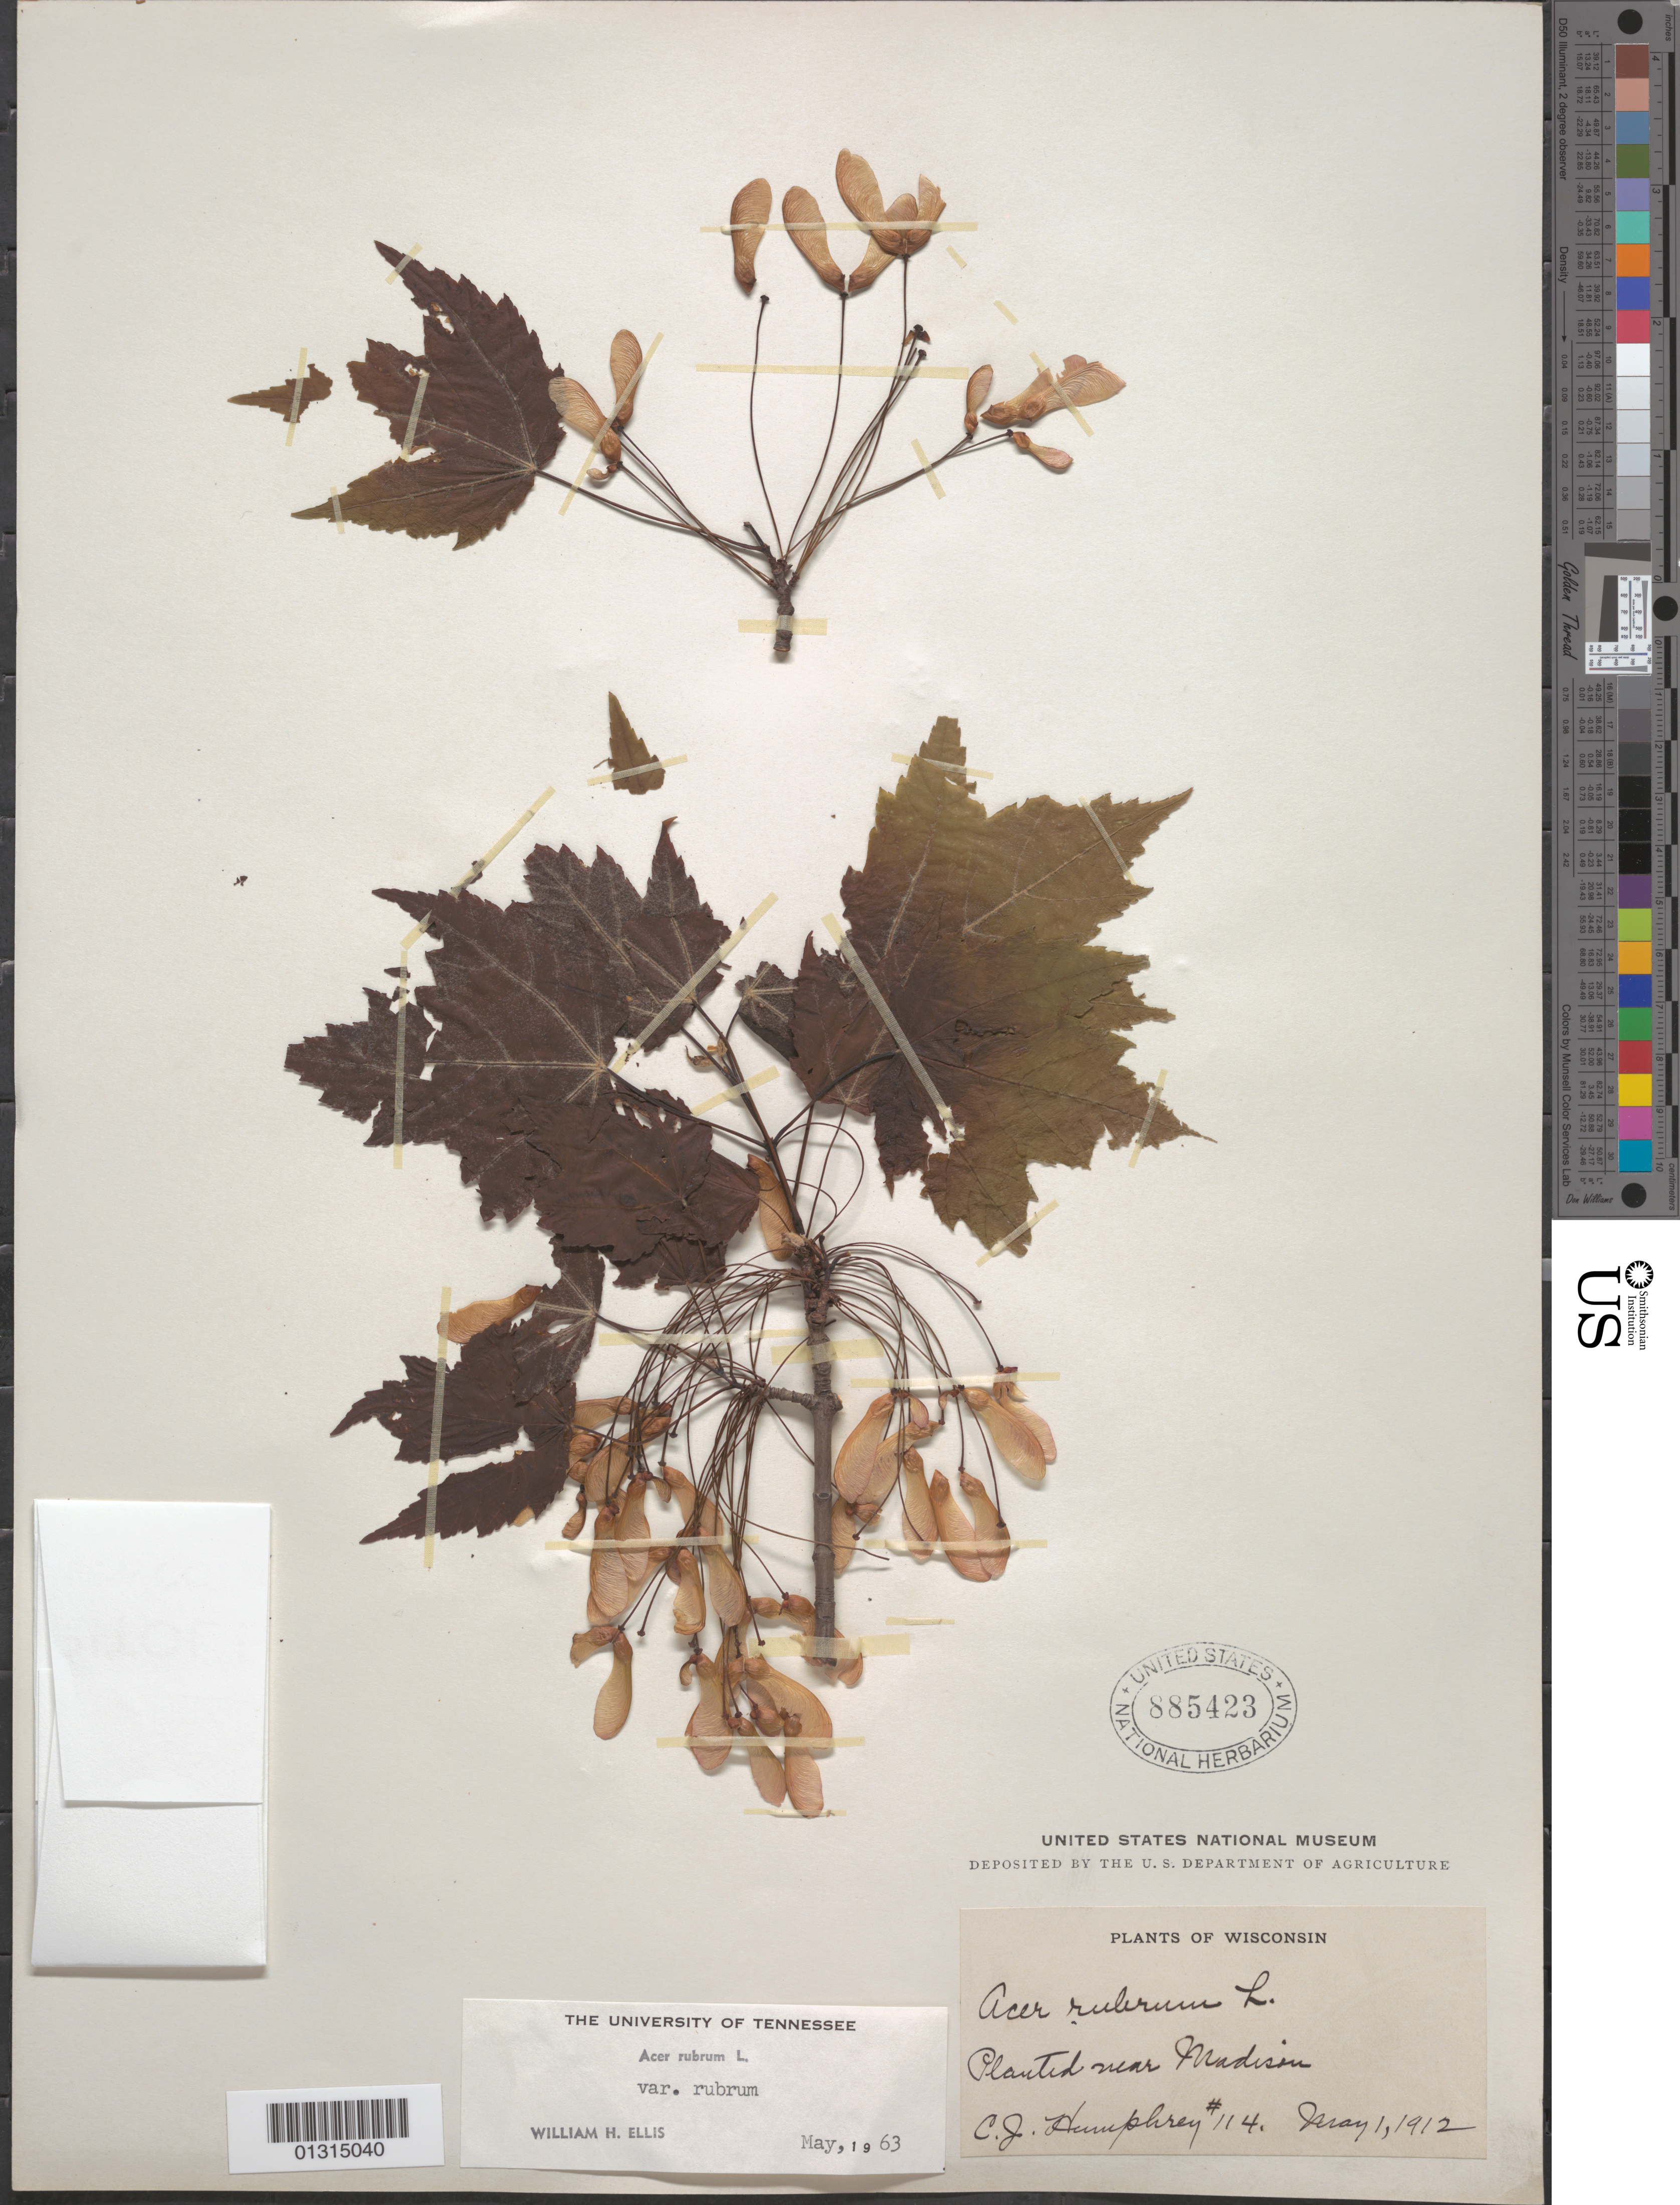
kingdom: Plantae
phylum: Tracheophyta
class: Magnoliopsida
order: Sapindales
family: Sapindaceae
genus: Acer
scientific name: Acer rubrum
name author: L.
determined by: Ellis, W. H.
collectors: C. Humphrey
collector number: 114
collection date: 1912-05-01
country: United States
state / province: Wisconsin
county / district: Dane County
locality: Madison, near.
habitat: Planted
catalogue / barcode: US 885423